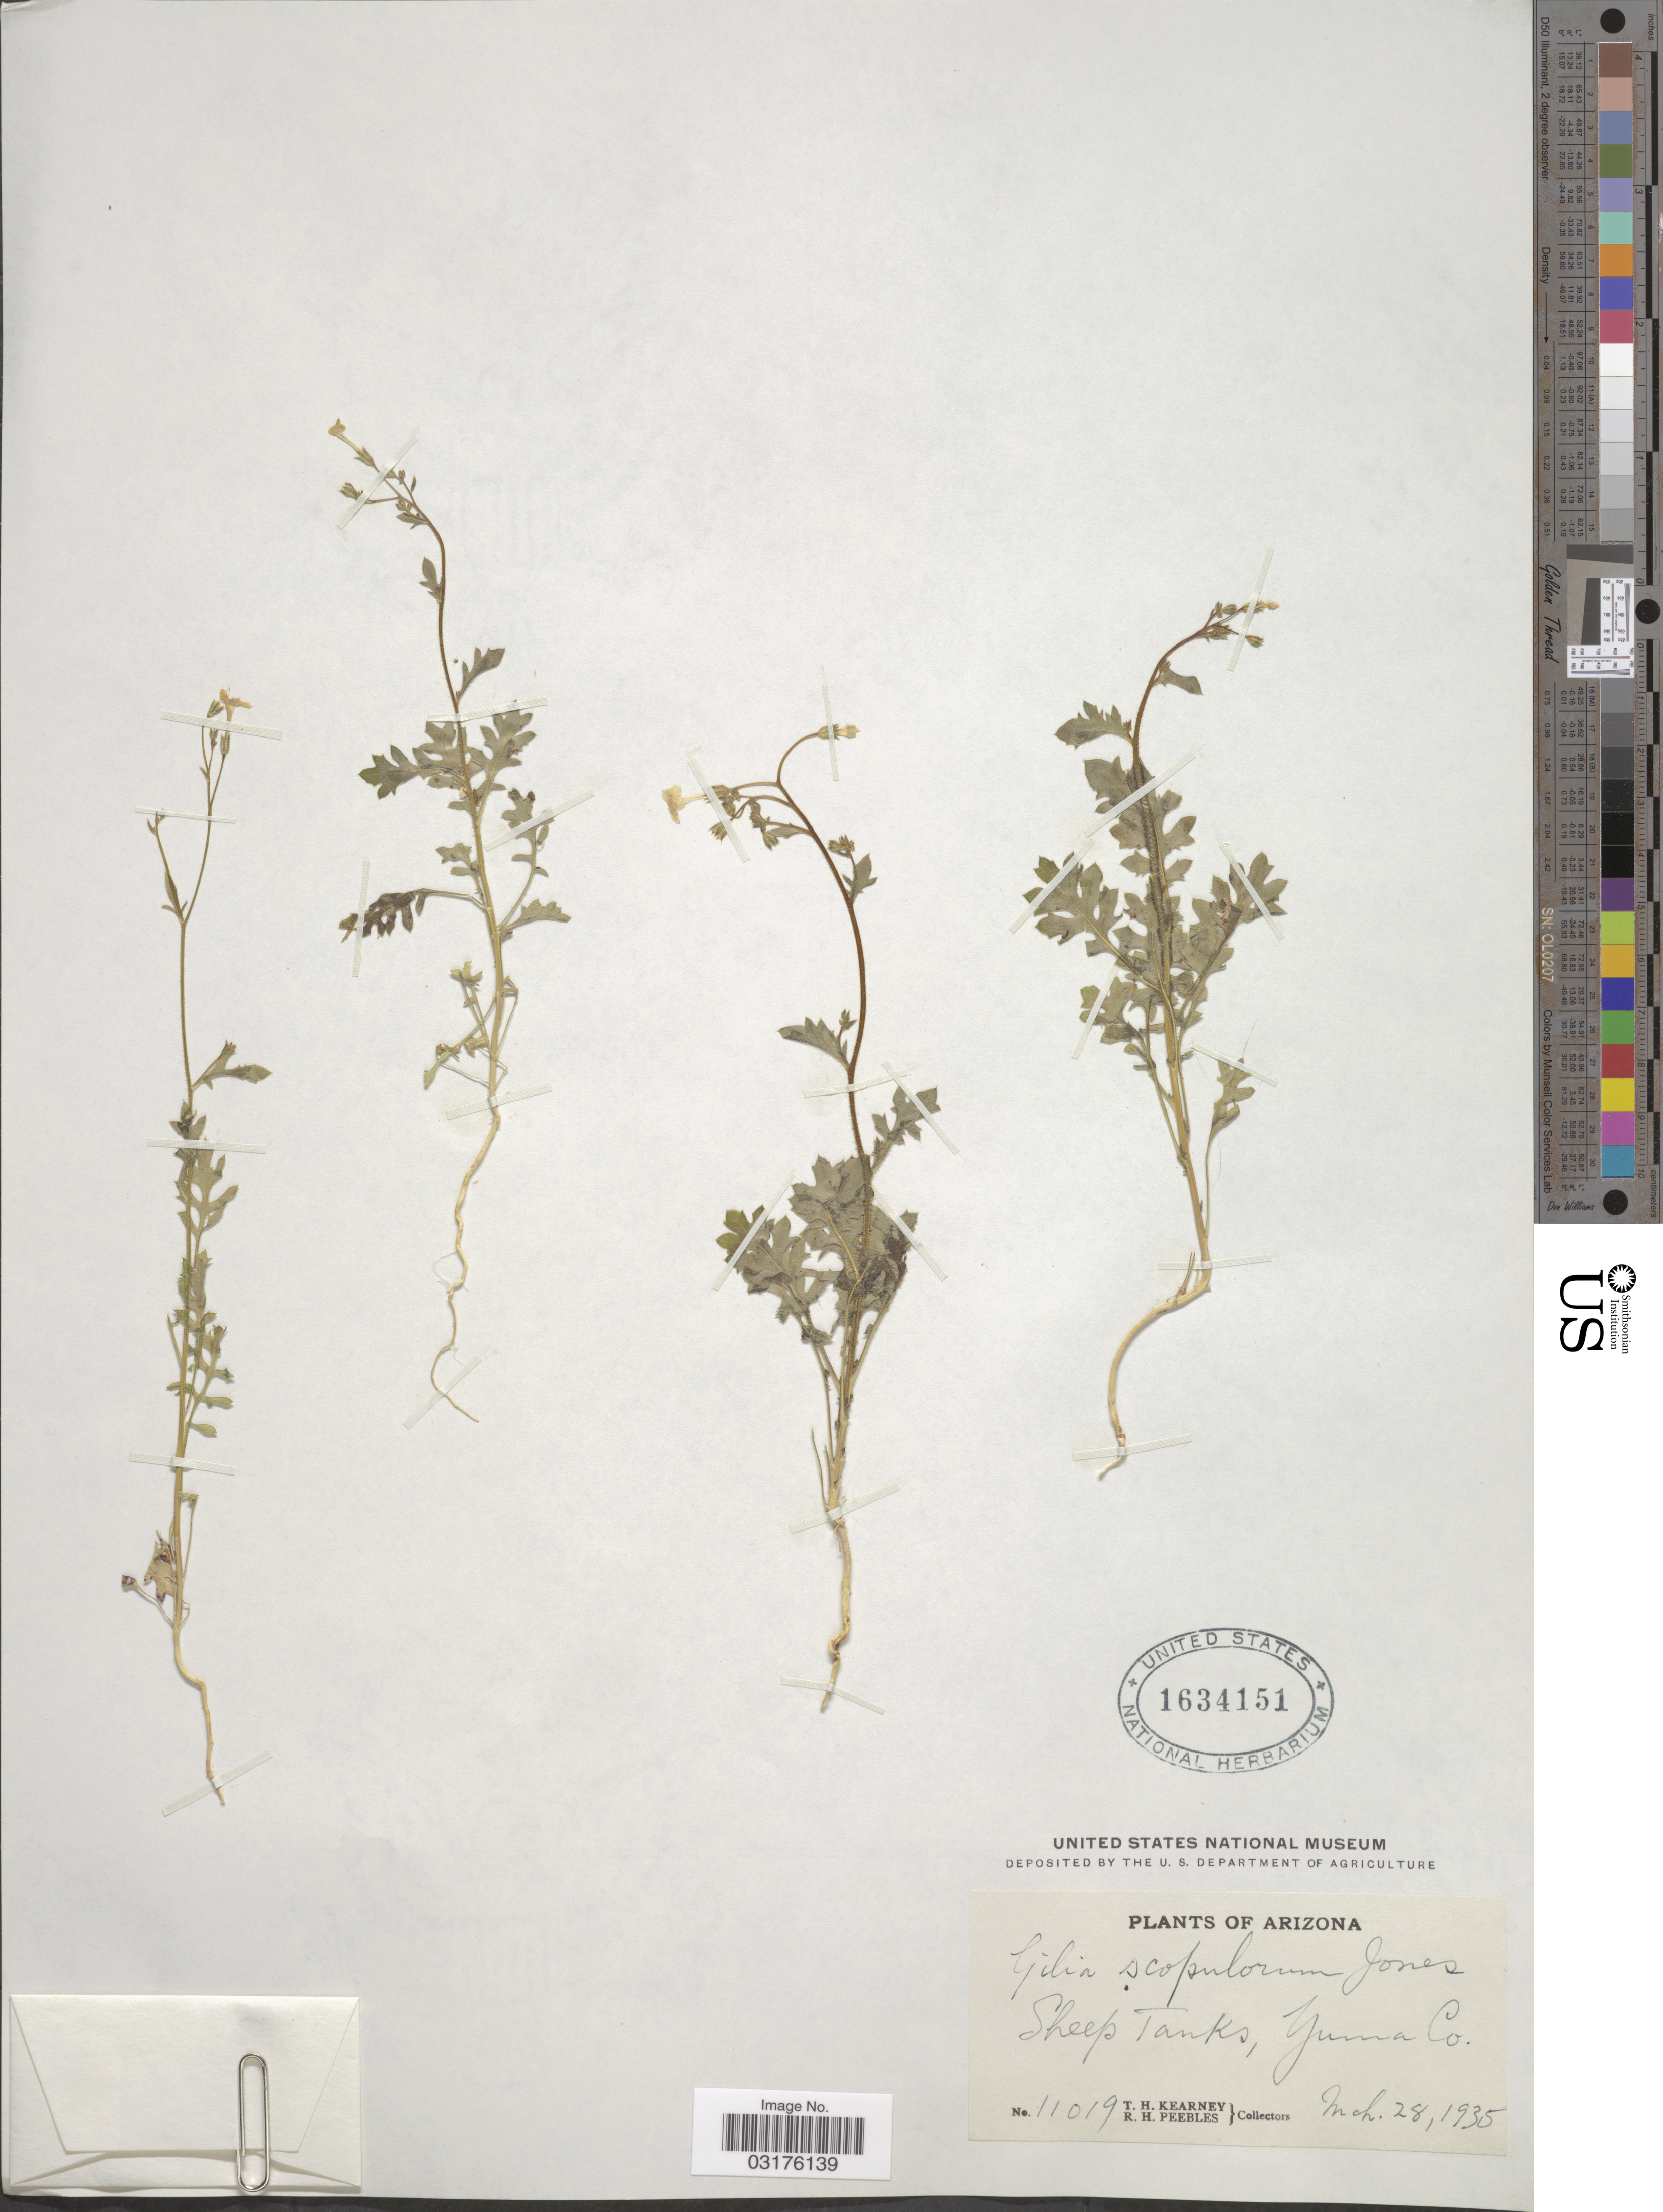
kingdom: Plantae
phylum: Tracheophyta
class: Magnoliopsida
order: Ericales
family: Polemoniaceae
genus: Gilia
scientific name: Gilia scopulorum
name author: M.E. Jones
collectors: T. H. Kearney & R. H. Peebles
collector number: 11019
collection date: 1935-03-28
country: United States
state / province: Arizona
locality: Sheep Tanks, Yuma Co.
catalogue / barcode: US 1634151